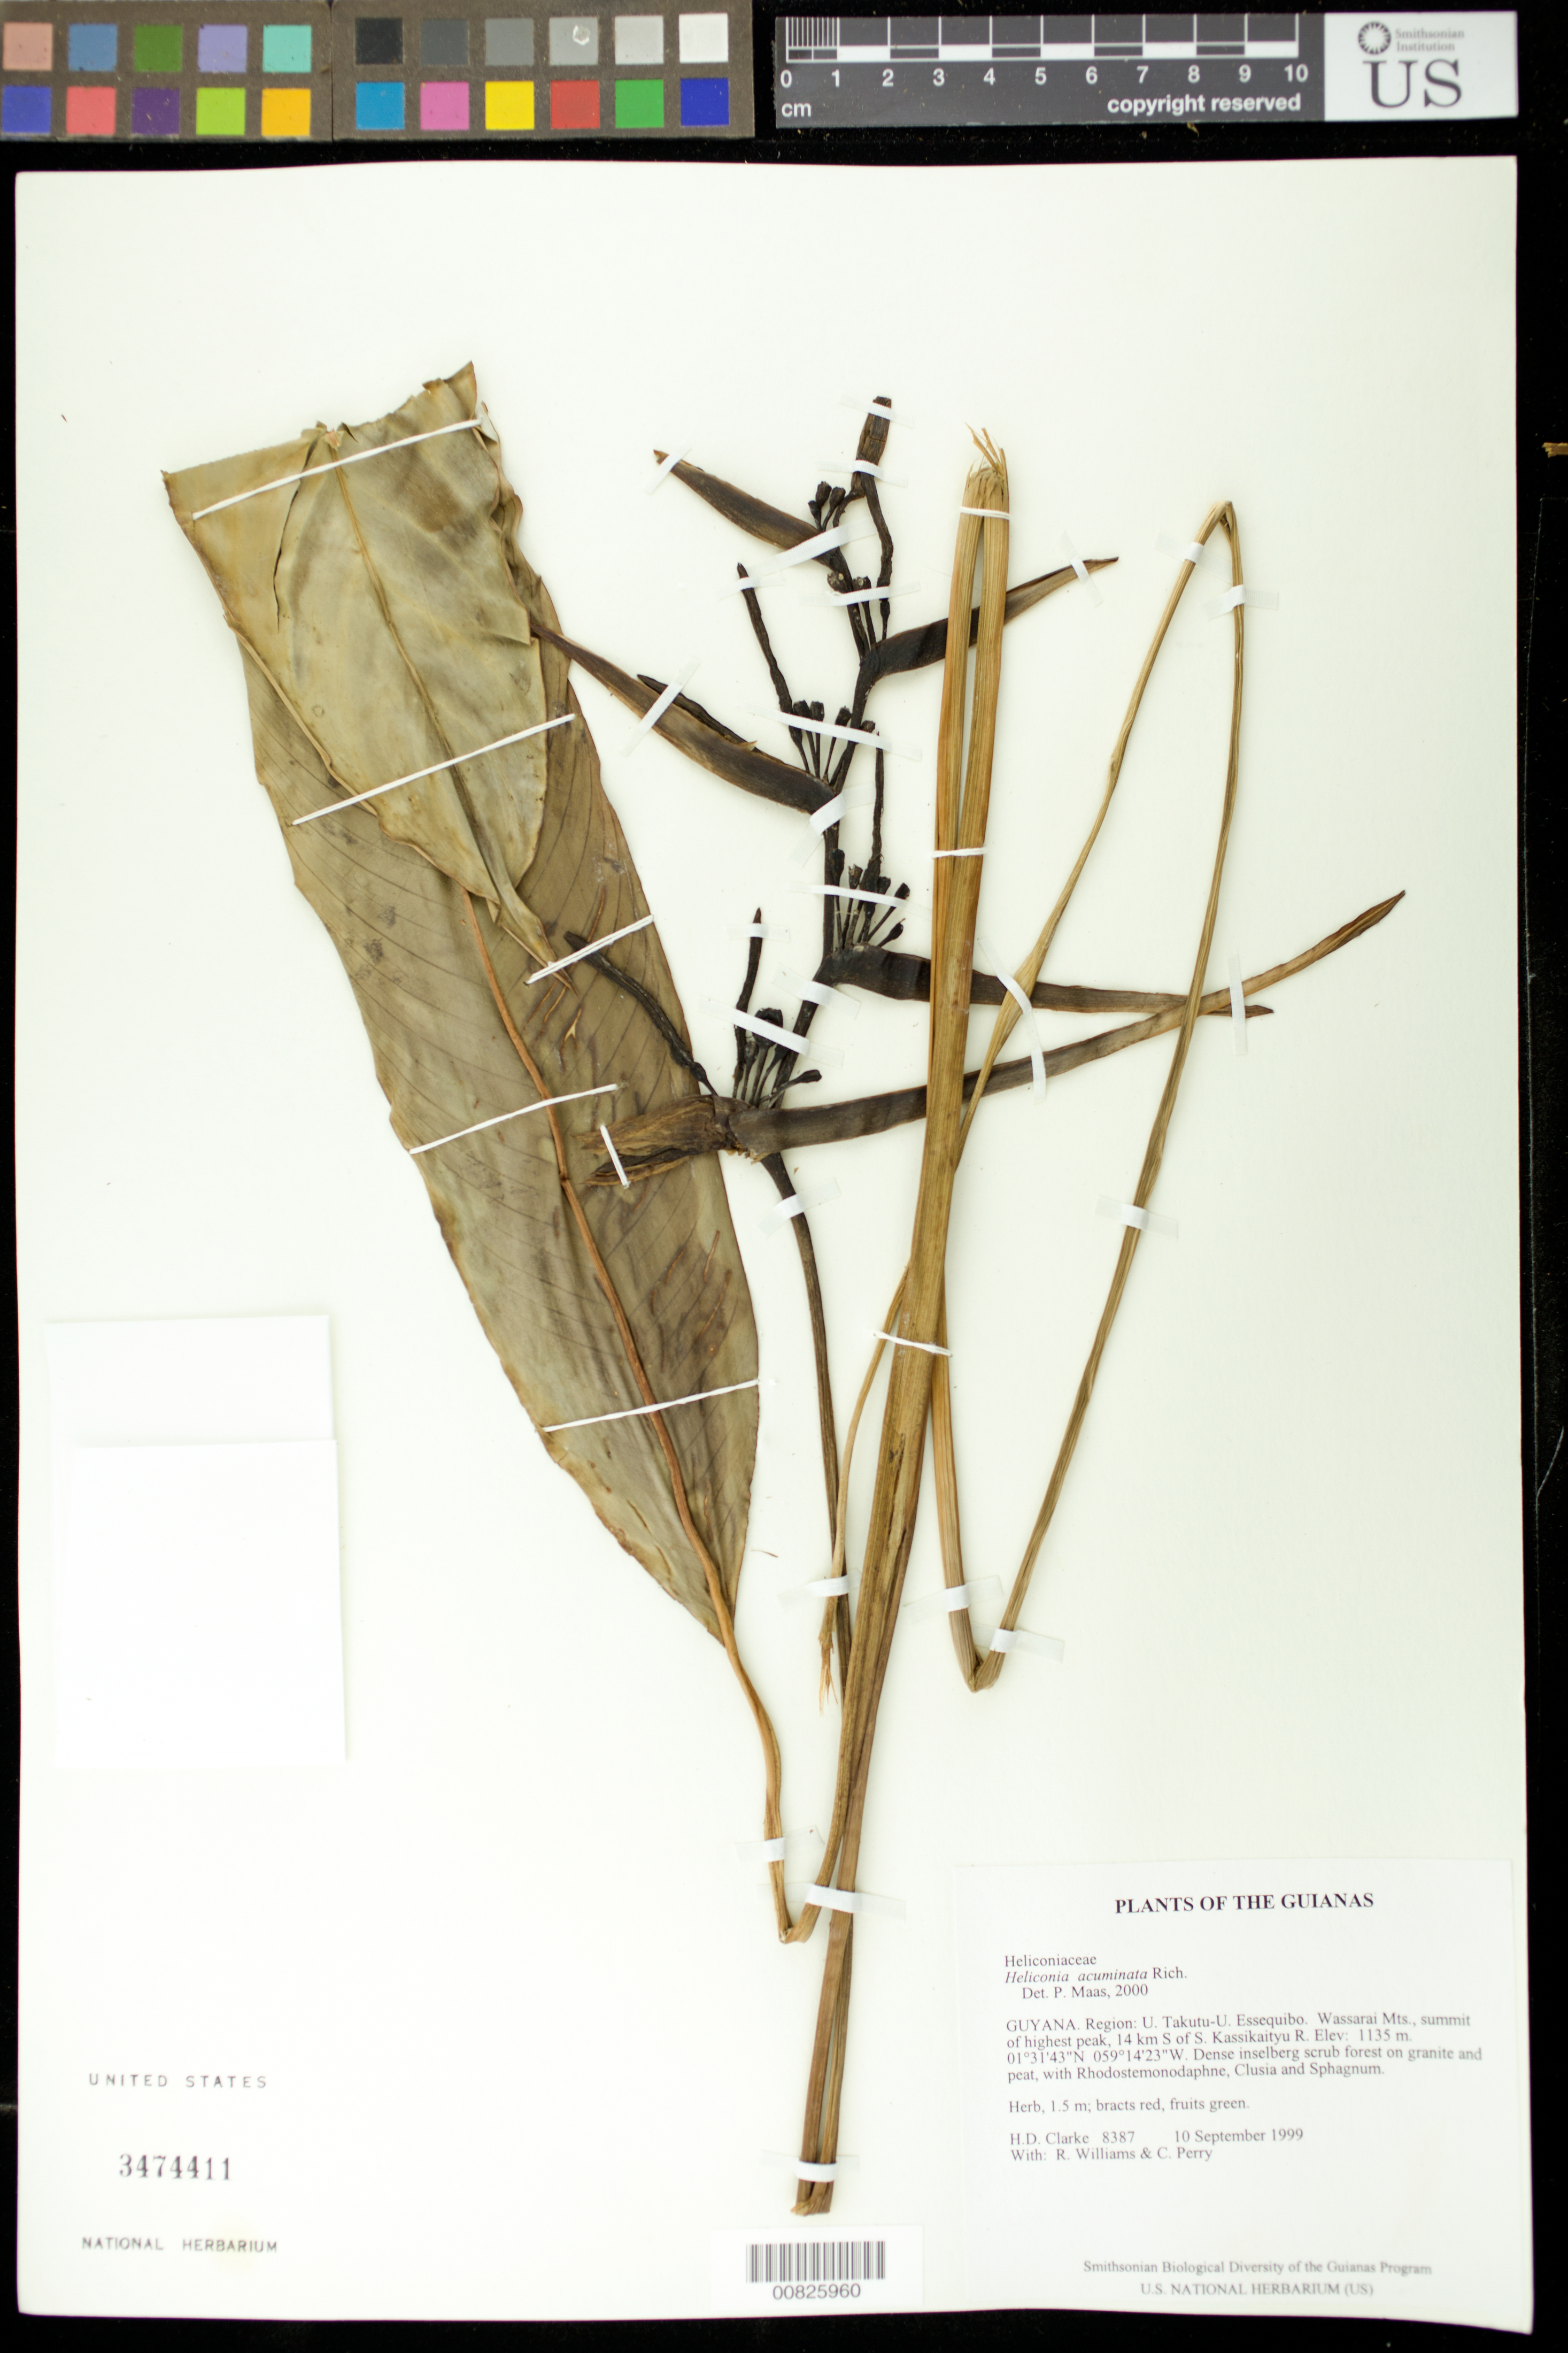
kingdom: Plantae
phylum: Tracheophyta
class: Liliopsida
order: Zingiberales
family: Heliconiaceae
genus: Heliconia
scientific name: Heliconia acuminata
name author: A. Rich.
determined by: Maas, Paul J. M.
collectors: H. D. Clarke, R. Williams & C. Perry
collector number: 8387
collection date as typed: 10 September 1999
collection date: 1999-09-10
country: Guyana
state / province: U. Takutu-U. Essequibo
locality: Wassarai Mts., summit of highest peak, 14 km S of S. Kassikaityu R.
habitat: Dense inselberg scrub forest on granite and peat, with Rhodostemonodaphne, Clusia and Sphagnum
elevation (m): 1135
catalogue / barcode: US 3474411